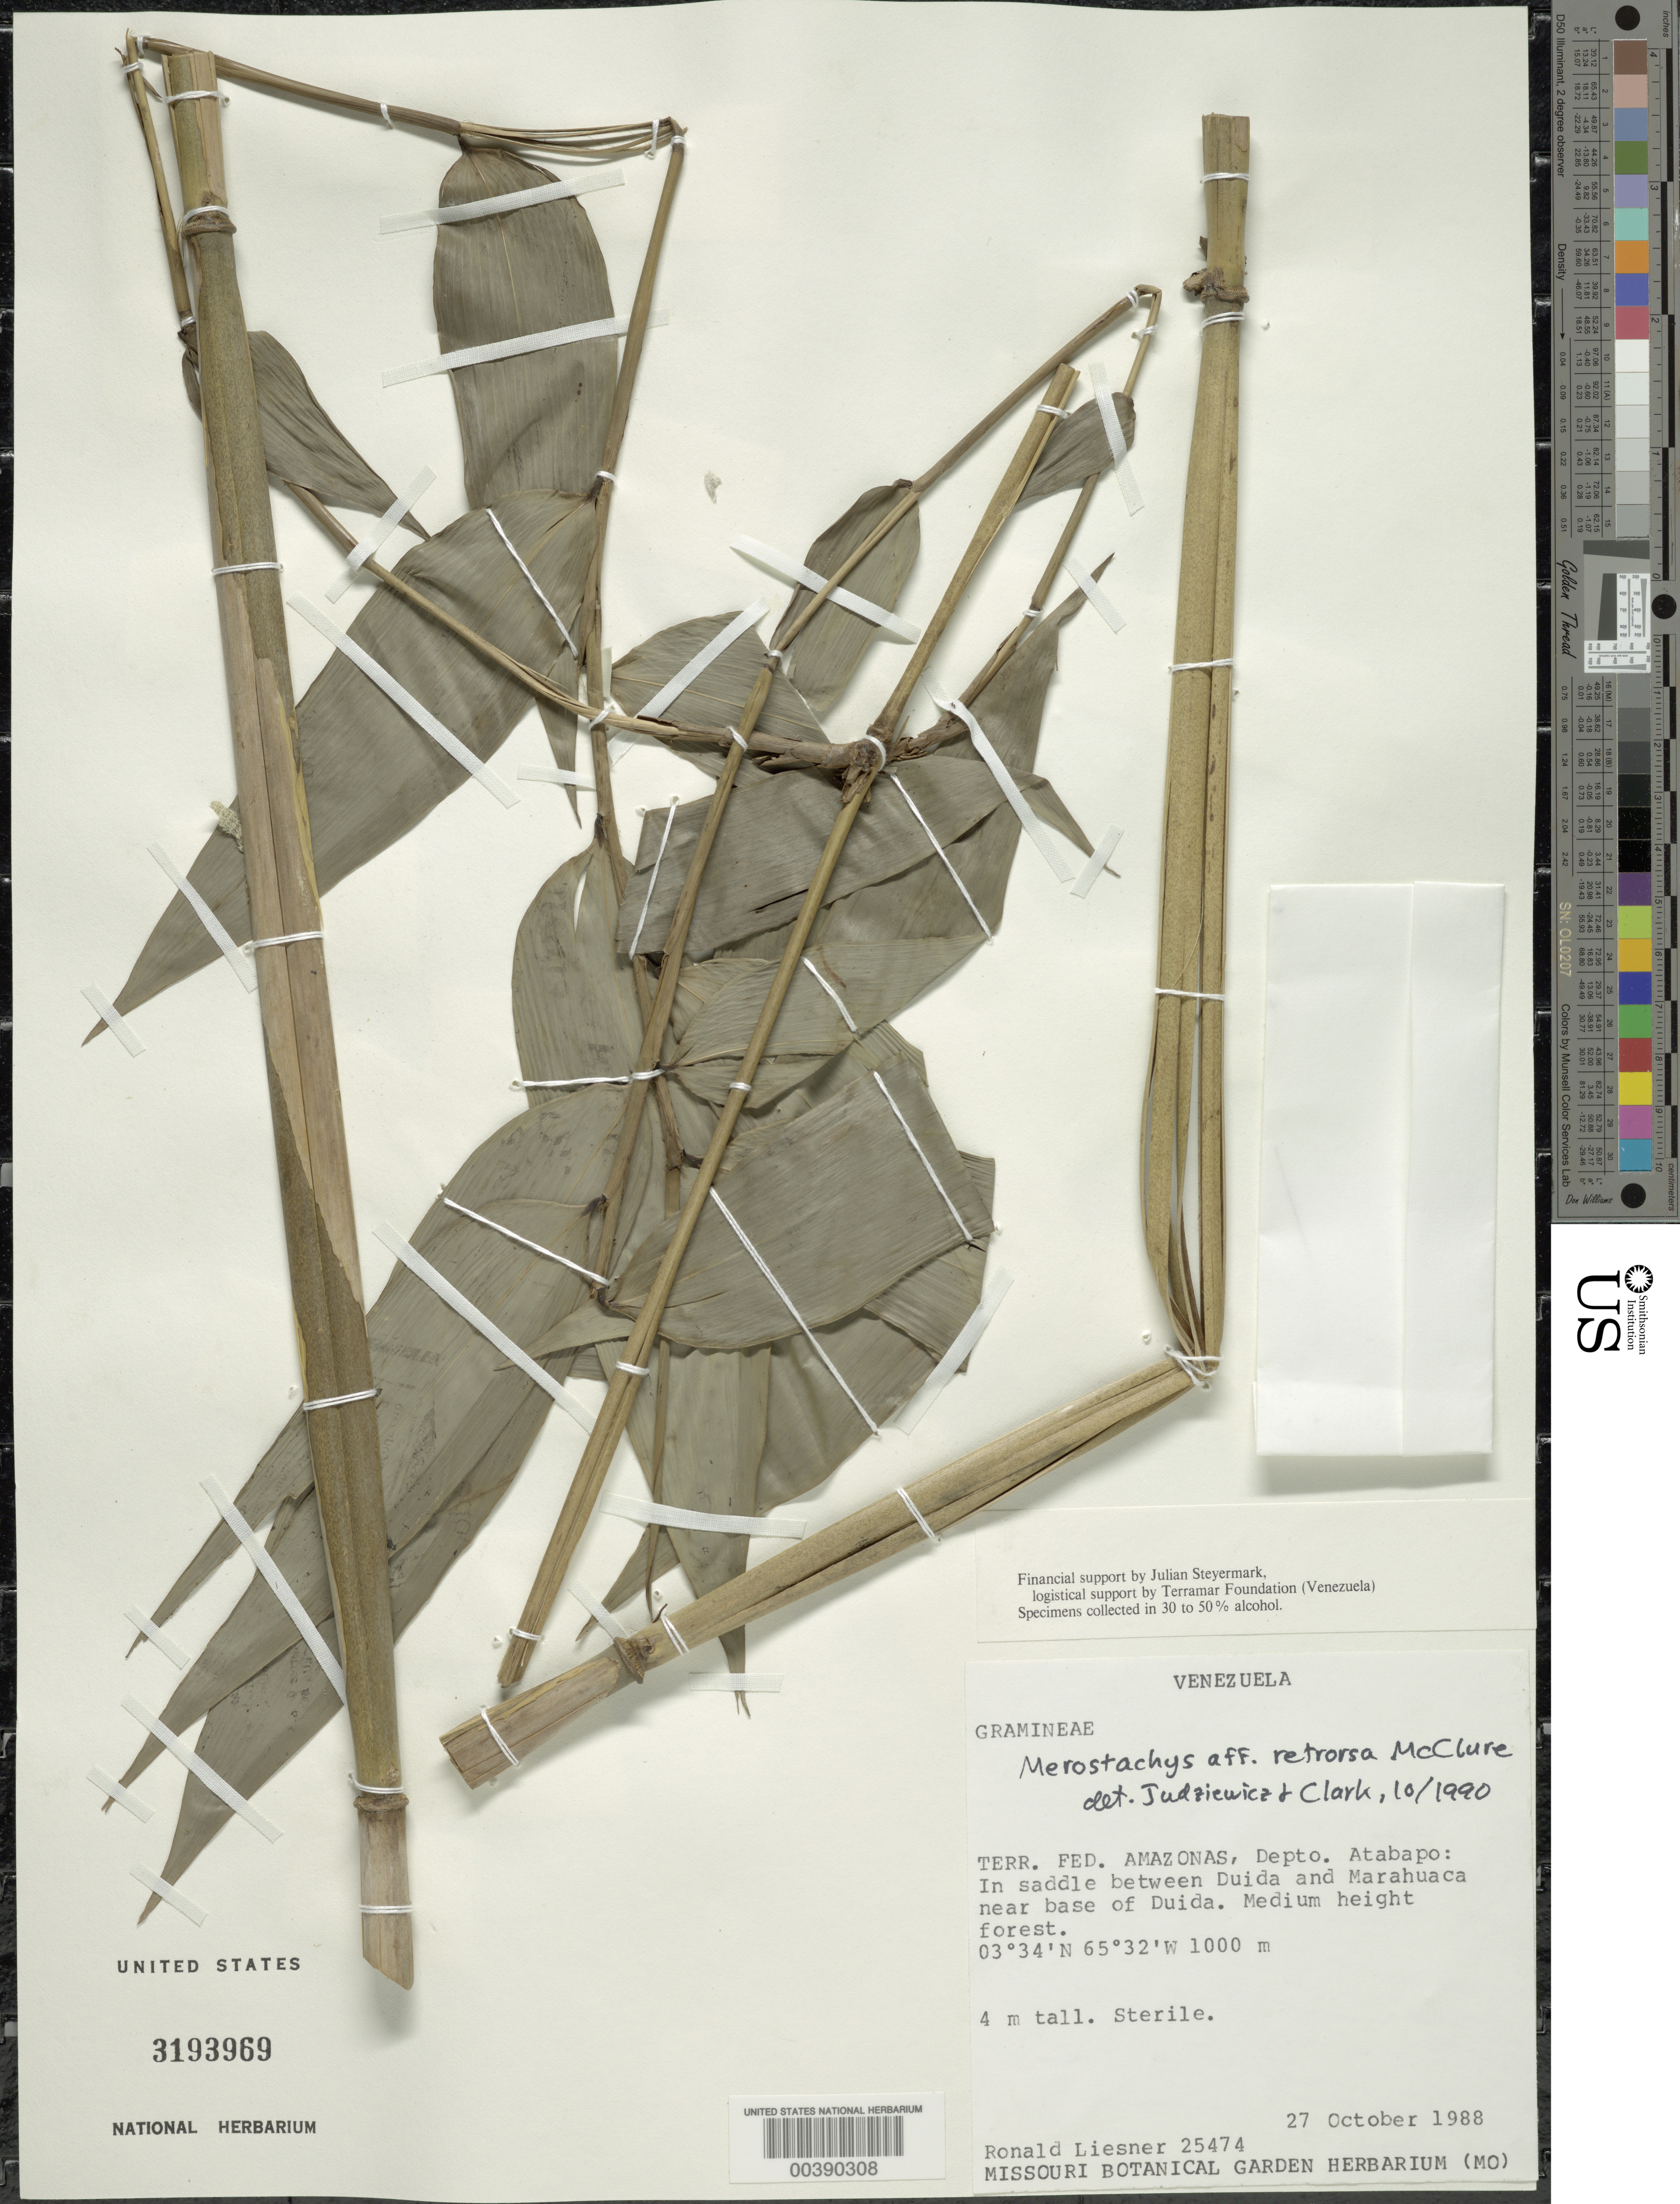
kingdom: Plantae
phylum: Tracheophyta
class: Liliopsida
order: Poales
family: Poaceae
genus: Merostachys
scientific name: Merostachys retrorsa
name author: McClure in Maguire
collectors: R. L. Liesner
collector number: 25474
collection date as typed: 27 Oct 1988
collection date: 1988-10-27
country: Venezuela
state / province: Amazonas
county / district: Atabapo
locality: In saddle between duida and marahuaca near base of duida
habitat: Medium height forest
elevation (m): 1000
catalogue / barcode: US 3193969